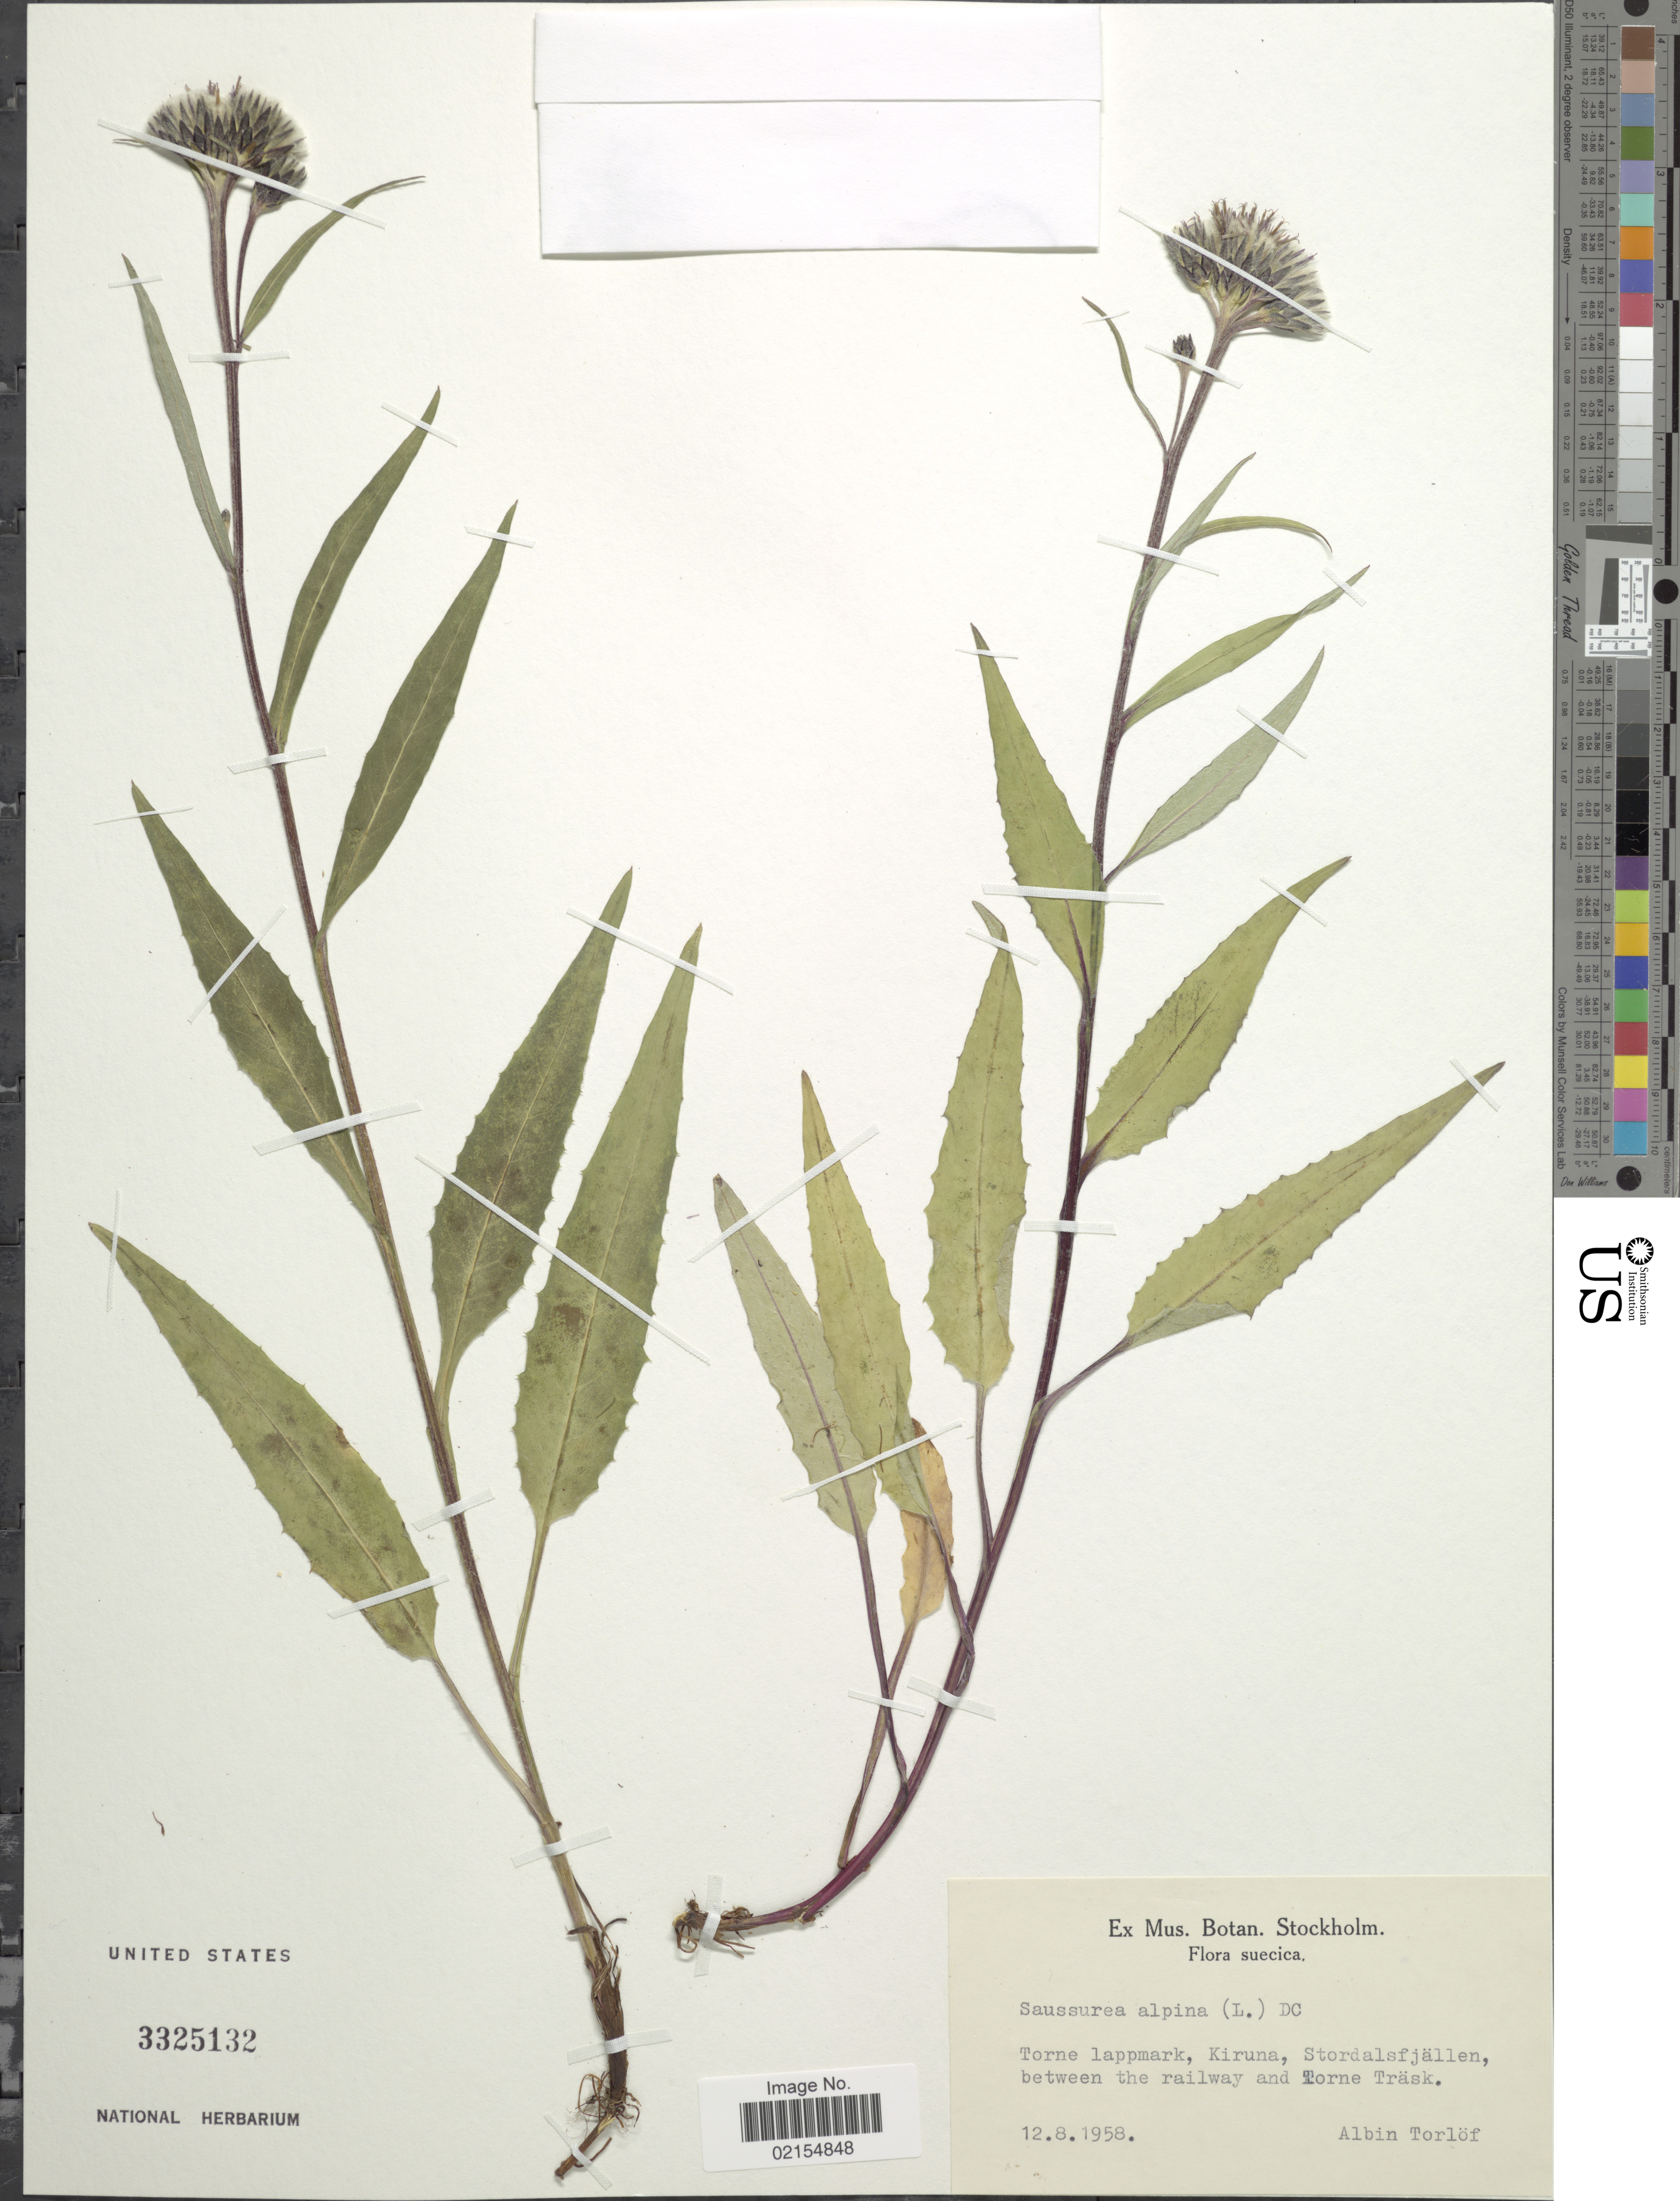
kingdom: Plantae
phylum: Tracheophyta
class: Magnoliopsida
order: Asterales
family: Asteraceae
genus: Saussurea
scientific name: Saussurea alpina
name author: (L.) DC.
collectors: A. Torlöf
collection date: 1958-08-12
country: Sweden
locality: Suecica, Torne Lappmark, Kiruna, Stordalsfjallen, between the railway and Torne Trask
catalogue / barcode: US 3325132